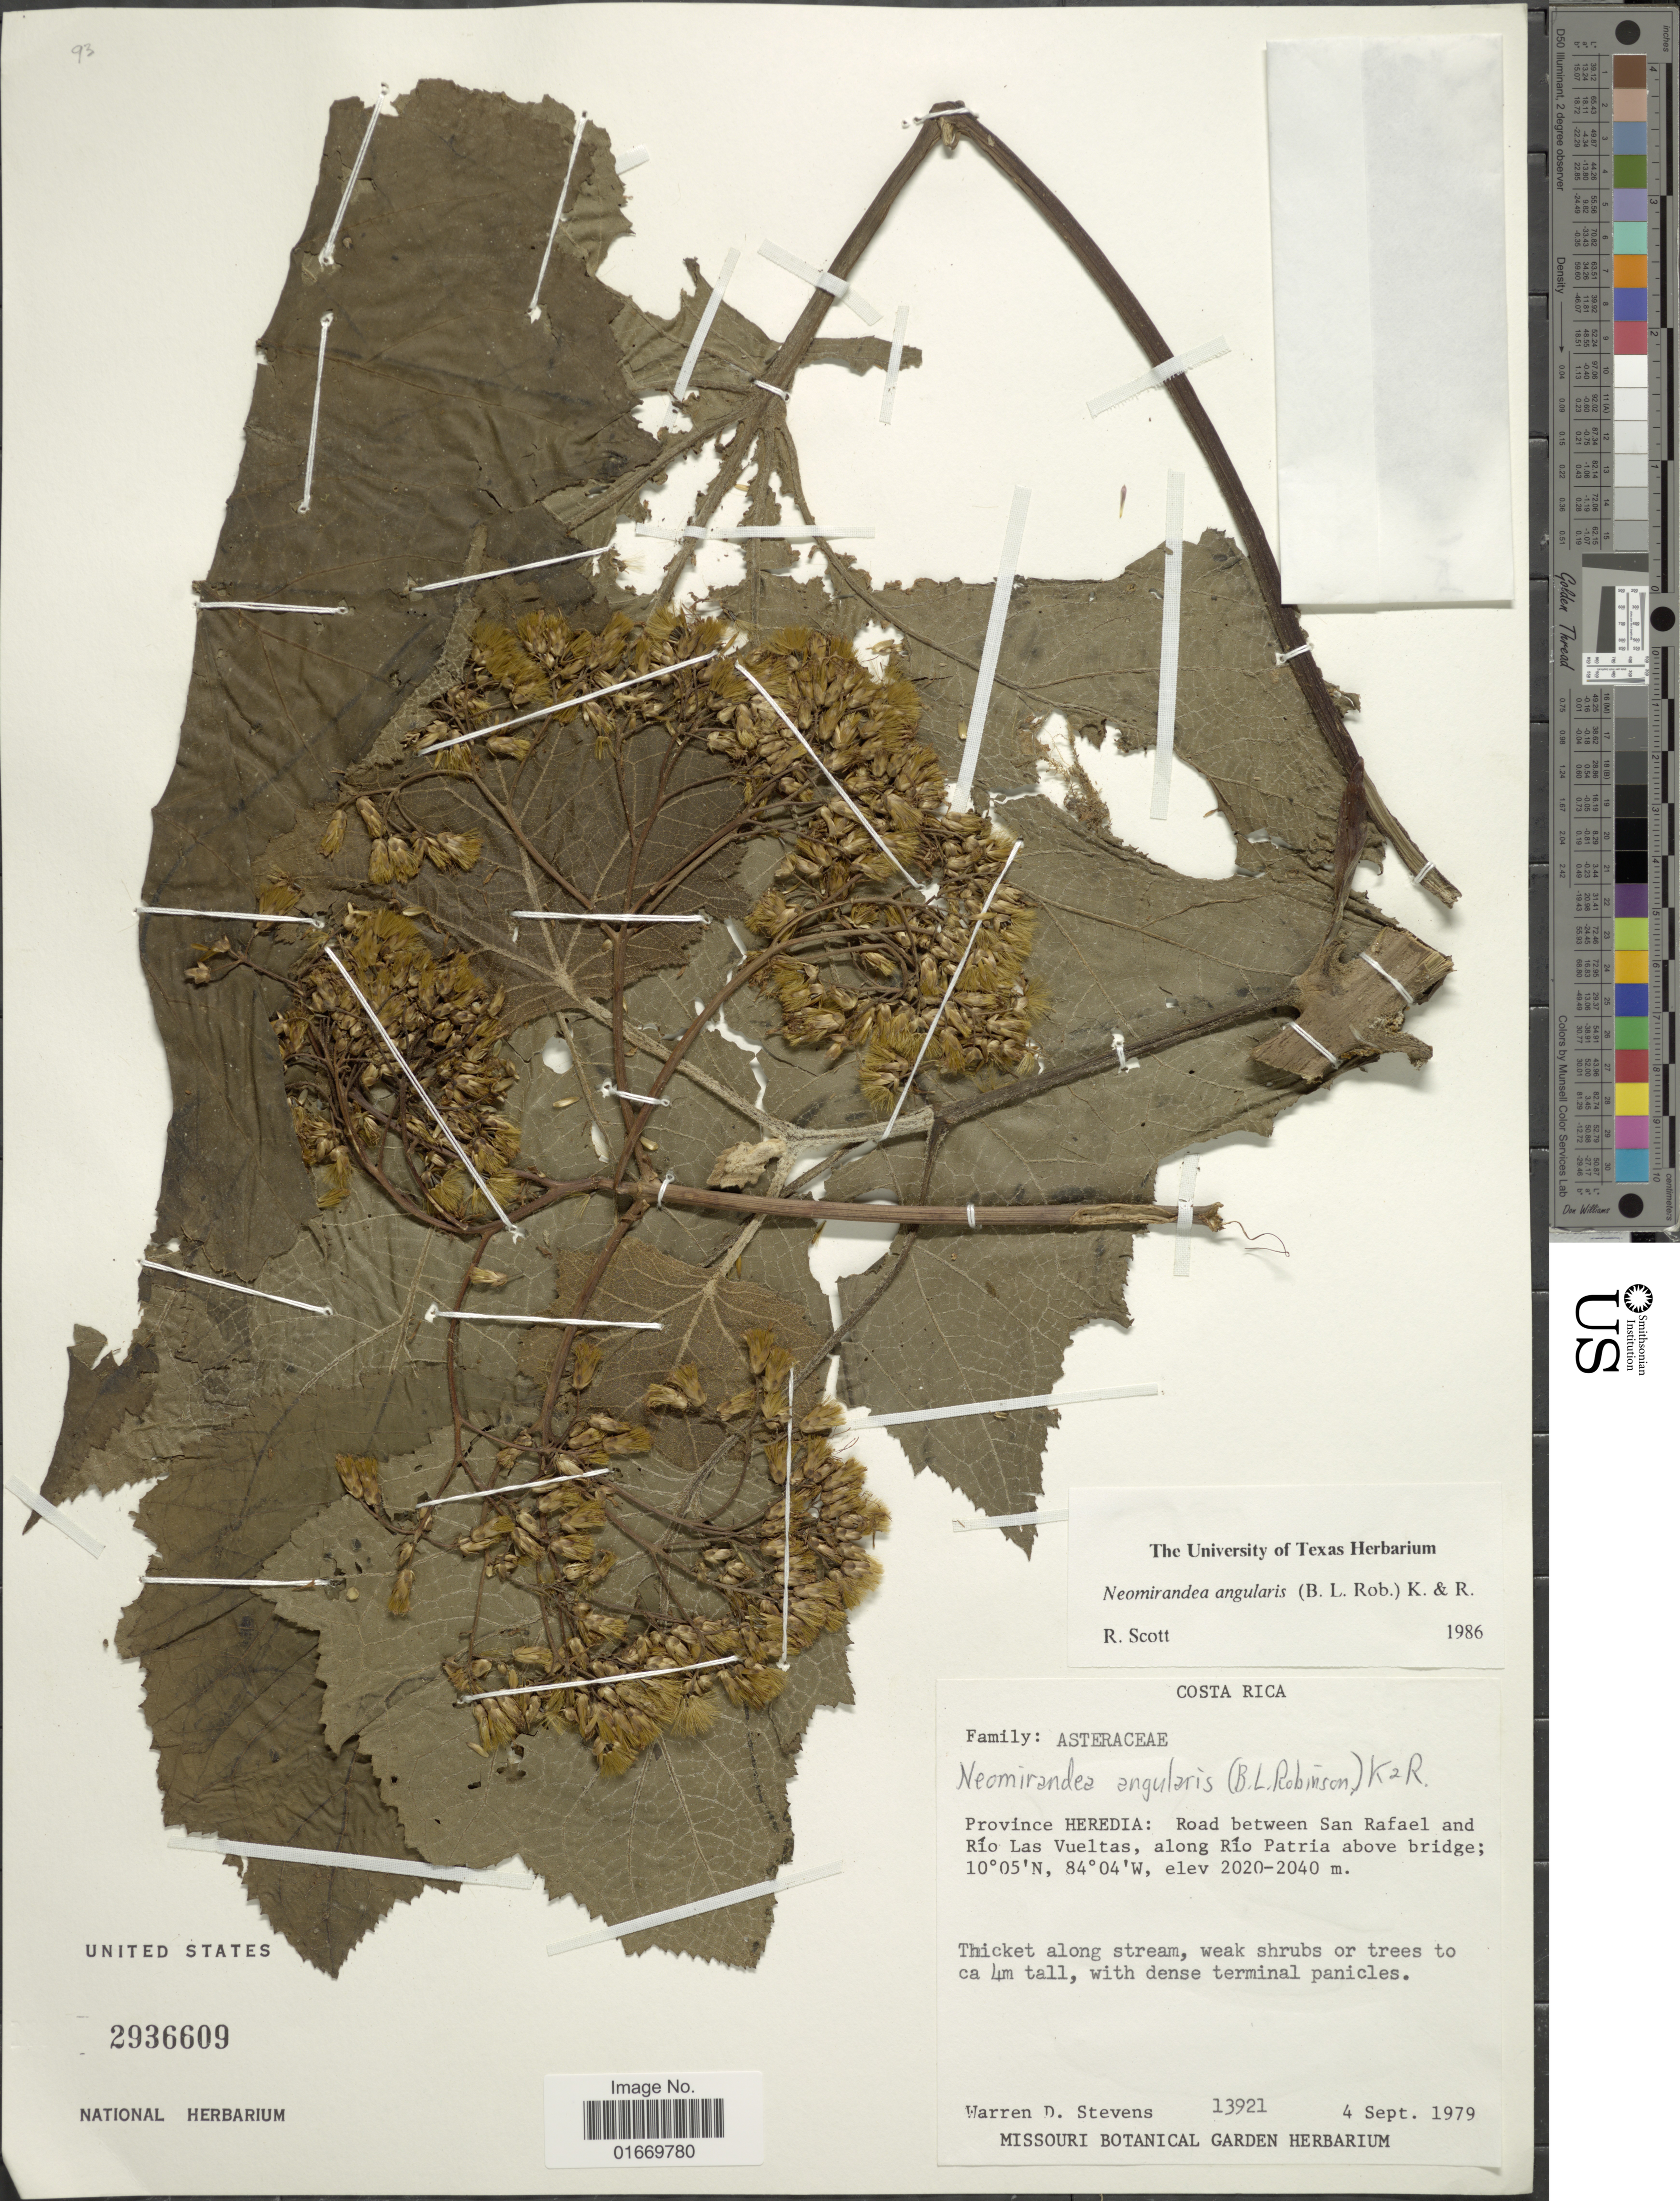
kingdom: Plantae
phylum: Tracheophyta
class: Magnoliopsida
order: Asterales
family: Asteraceae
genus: Neomirandea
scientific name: Neomirandea angularis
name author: (B.L. Rob.) R.M. King & H. Rob.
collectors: W. D. Stevens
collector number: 13921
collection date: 1979-09-04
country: Costa Rica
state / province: Heredia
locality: Costa Rica. Province Heredia: Road between San Rafael and Rio Las Vueltas, along Rio Patria above bridge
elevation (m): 2020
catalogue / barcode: US 2936609